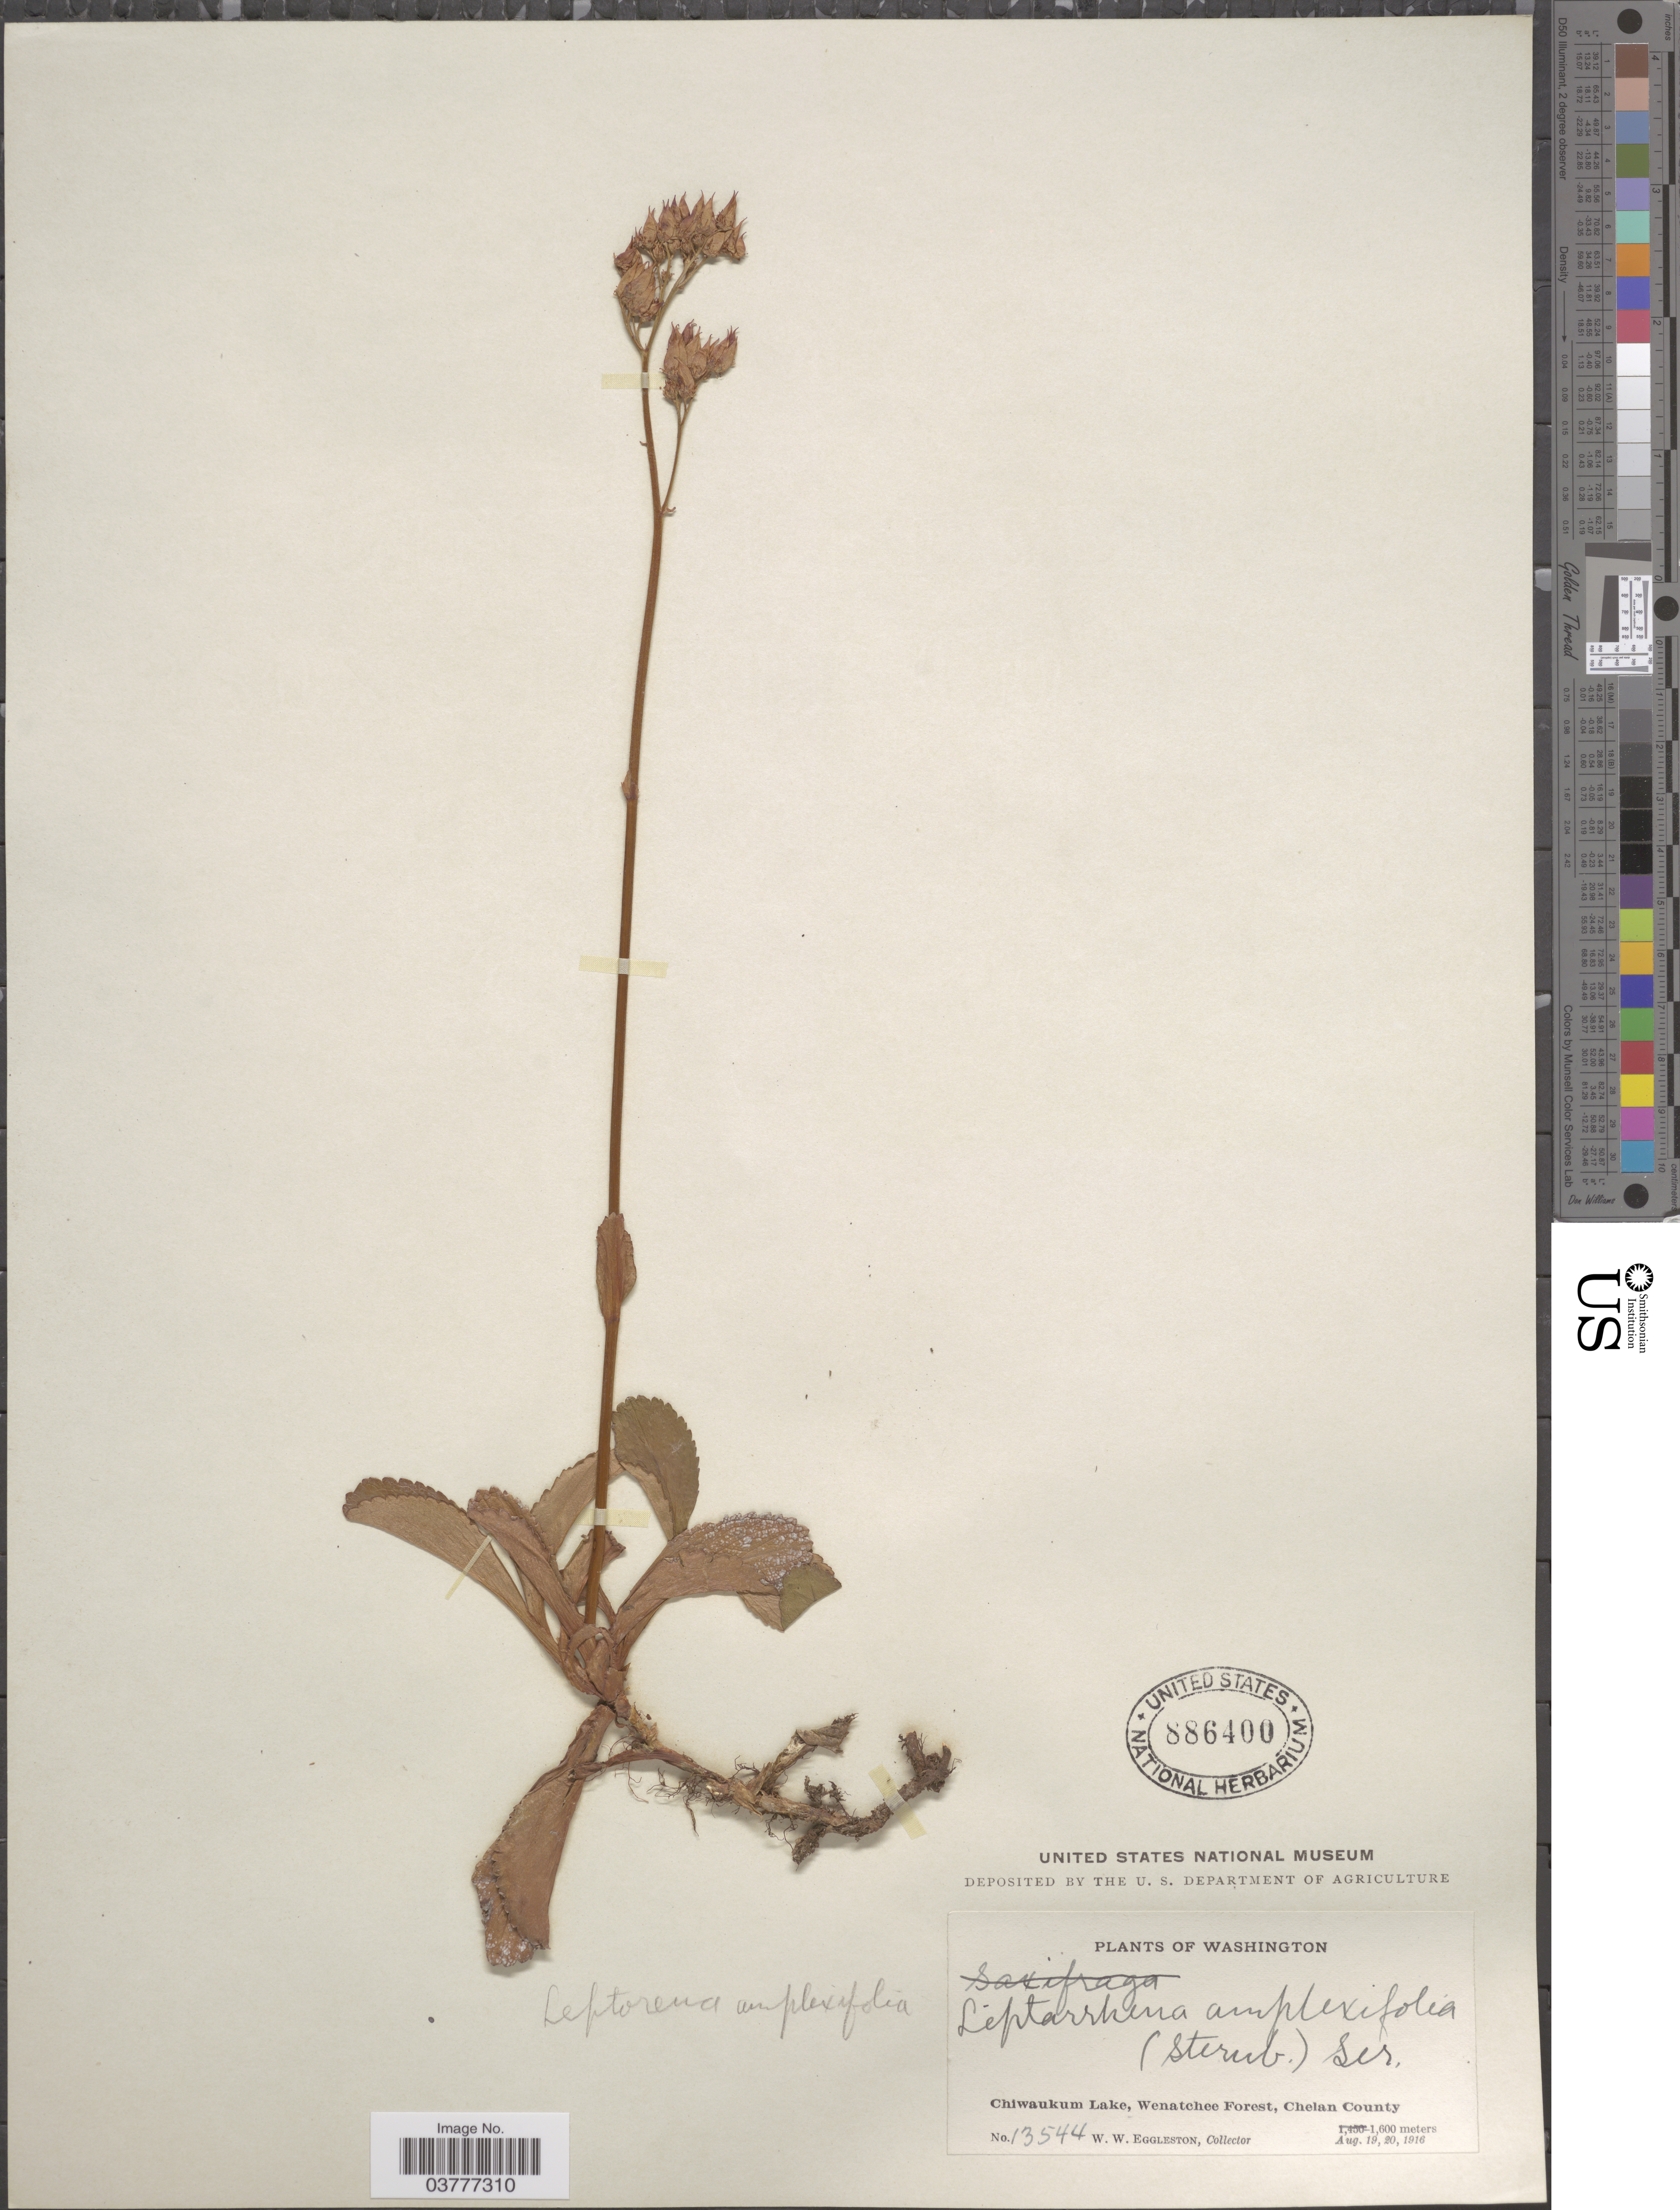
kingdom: Plantae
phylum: Tracheophyta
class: Magnoliopsida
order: Saxifragales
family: Saxifragaceae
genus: Leptarrhena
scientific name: Leptarrhena pyrolifolia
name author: (D. Don) Ser.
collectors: W. W. Eggleston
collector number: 13544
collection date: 1916-08-19/1916-08-20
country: United States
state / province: Washington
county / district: Chelan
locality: Chiwaukum Lake, Wenatchee Forest, Chelan County.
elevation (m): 1600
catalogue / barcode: US 886400